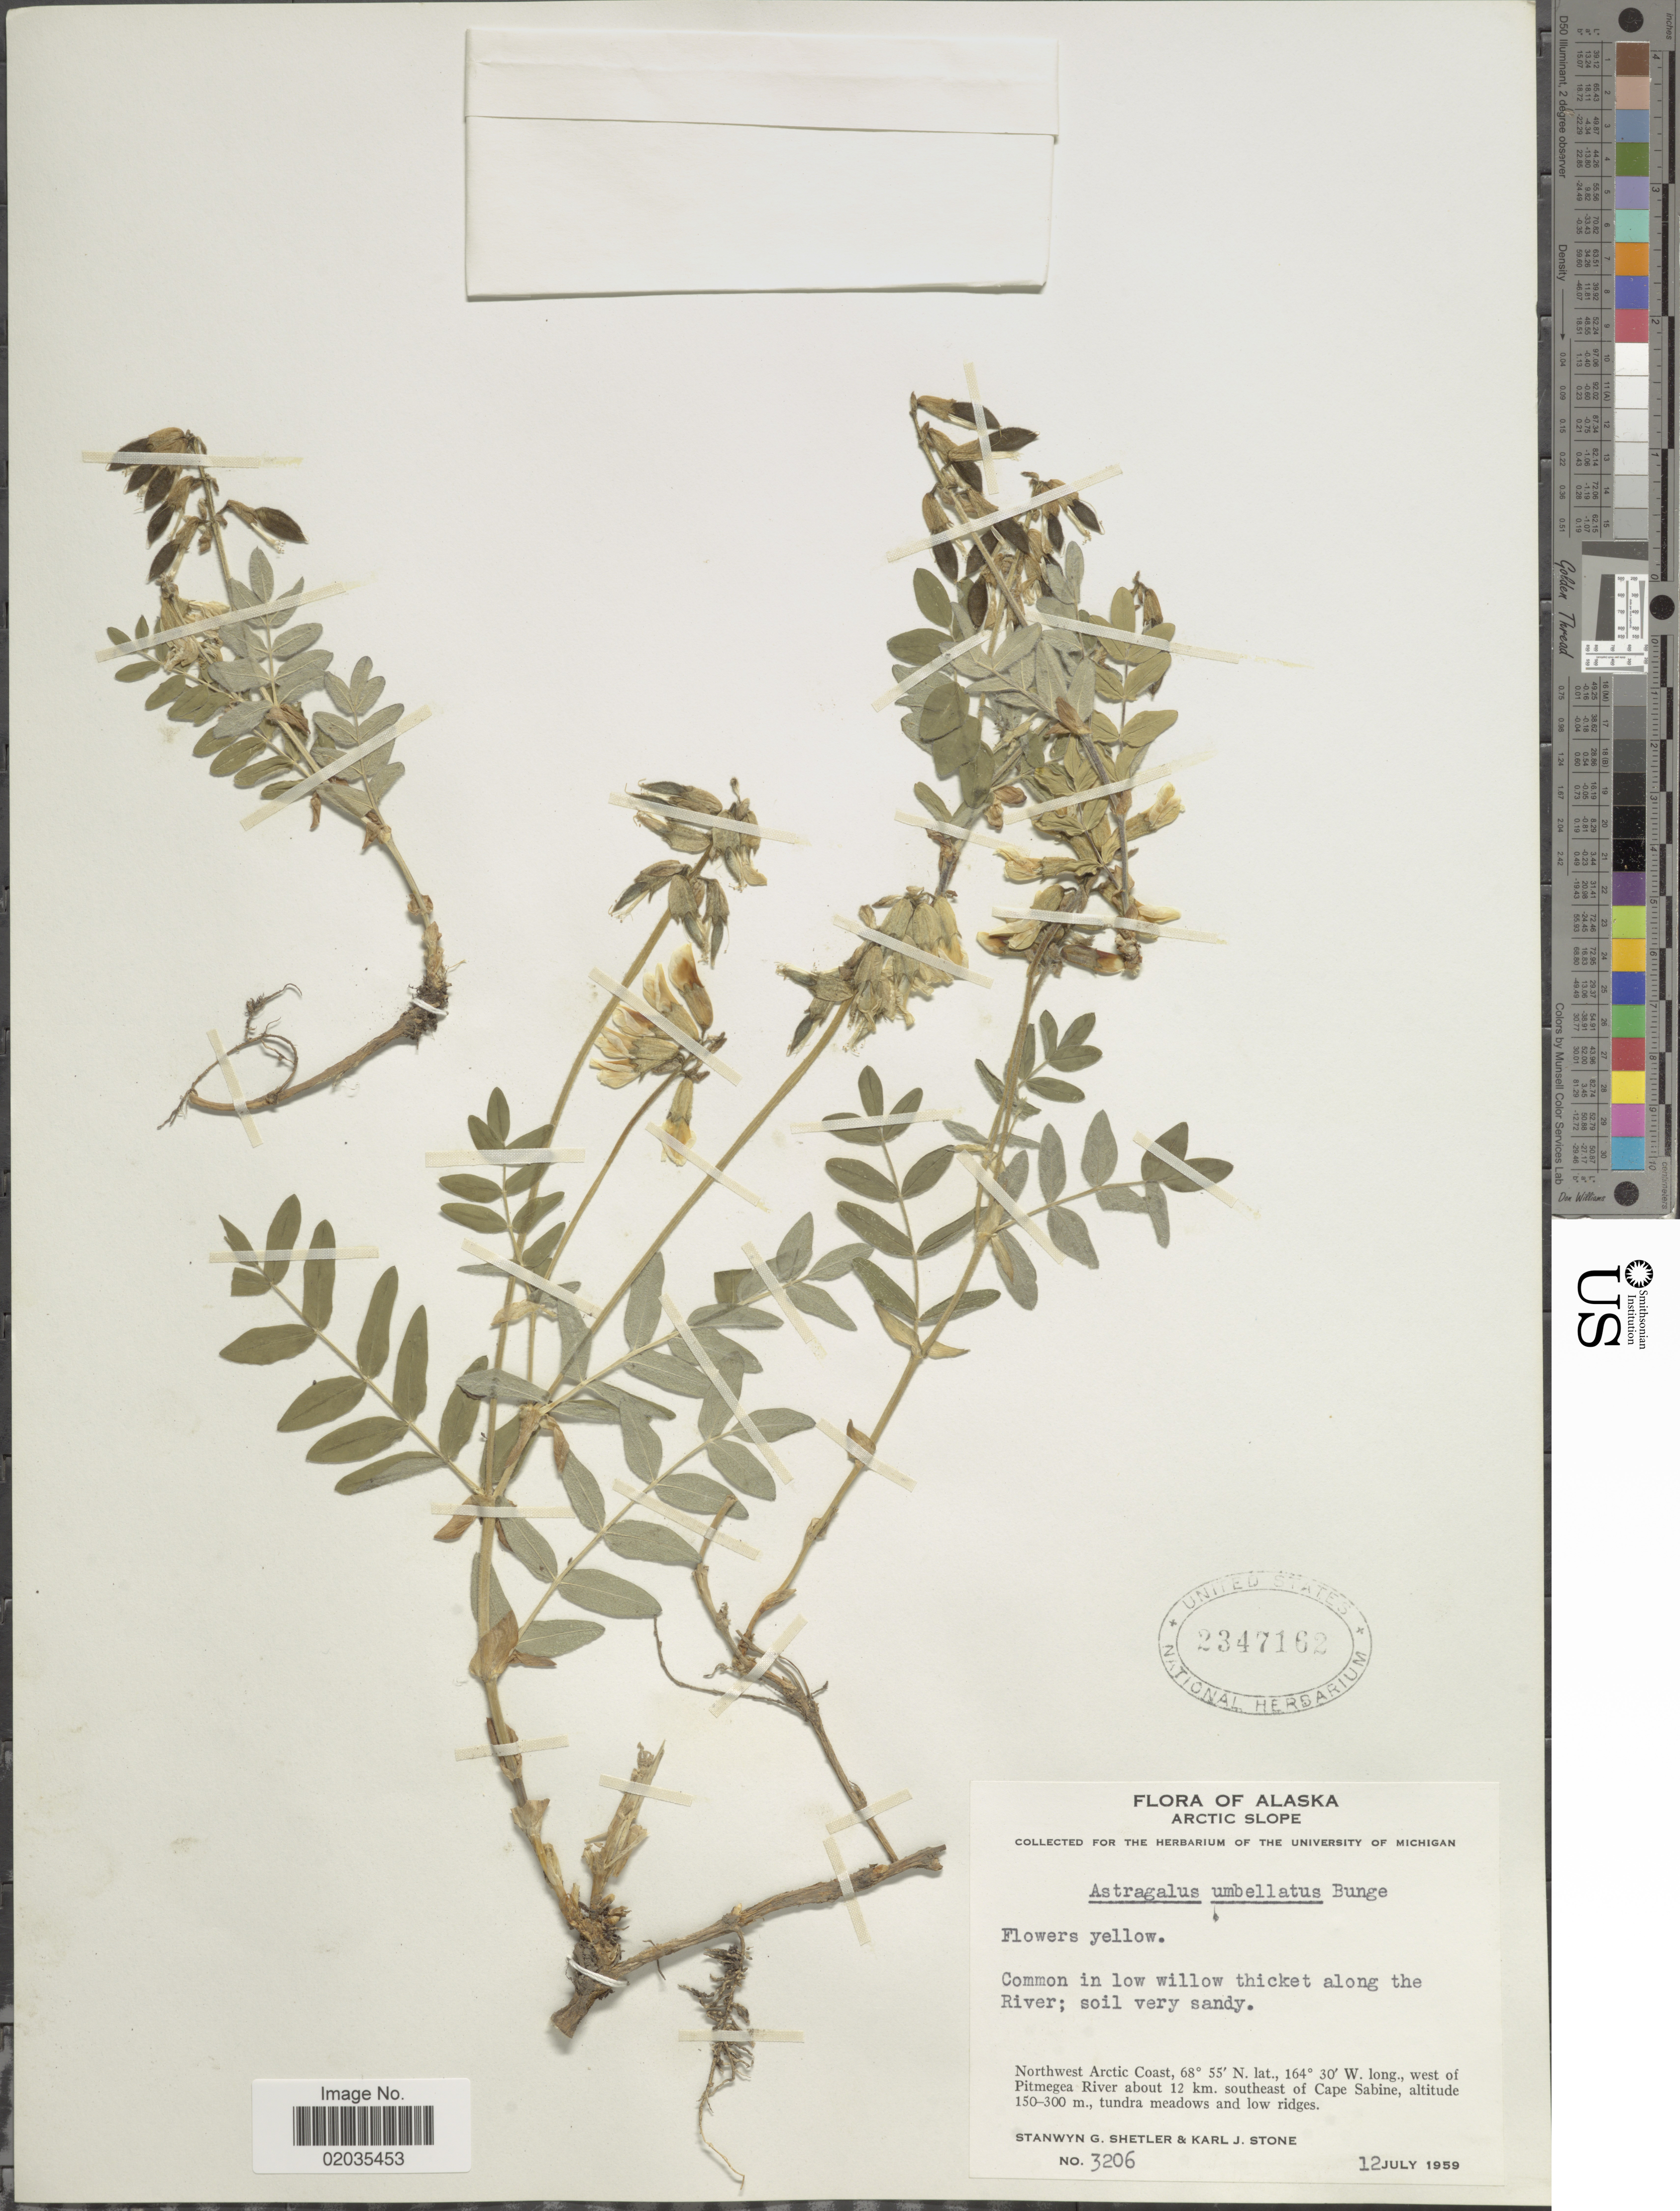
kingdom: Plantae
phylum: Tracheophyta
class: Magnoliopsida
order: Fabales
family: Fabaceae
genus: Astragalus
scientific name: Astragalus umbellatus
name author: Bunge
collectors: S. Shetler & K. J. Stone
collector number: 3206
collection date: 1959-07-12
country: United States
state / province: Alaska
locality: Arctic slope. Northwest Arctic Coast, west of Pitmegea River about 12 km. southeast of Cape Sabine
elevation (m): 150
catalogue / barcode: US 2347162